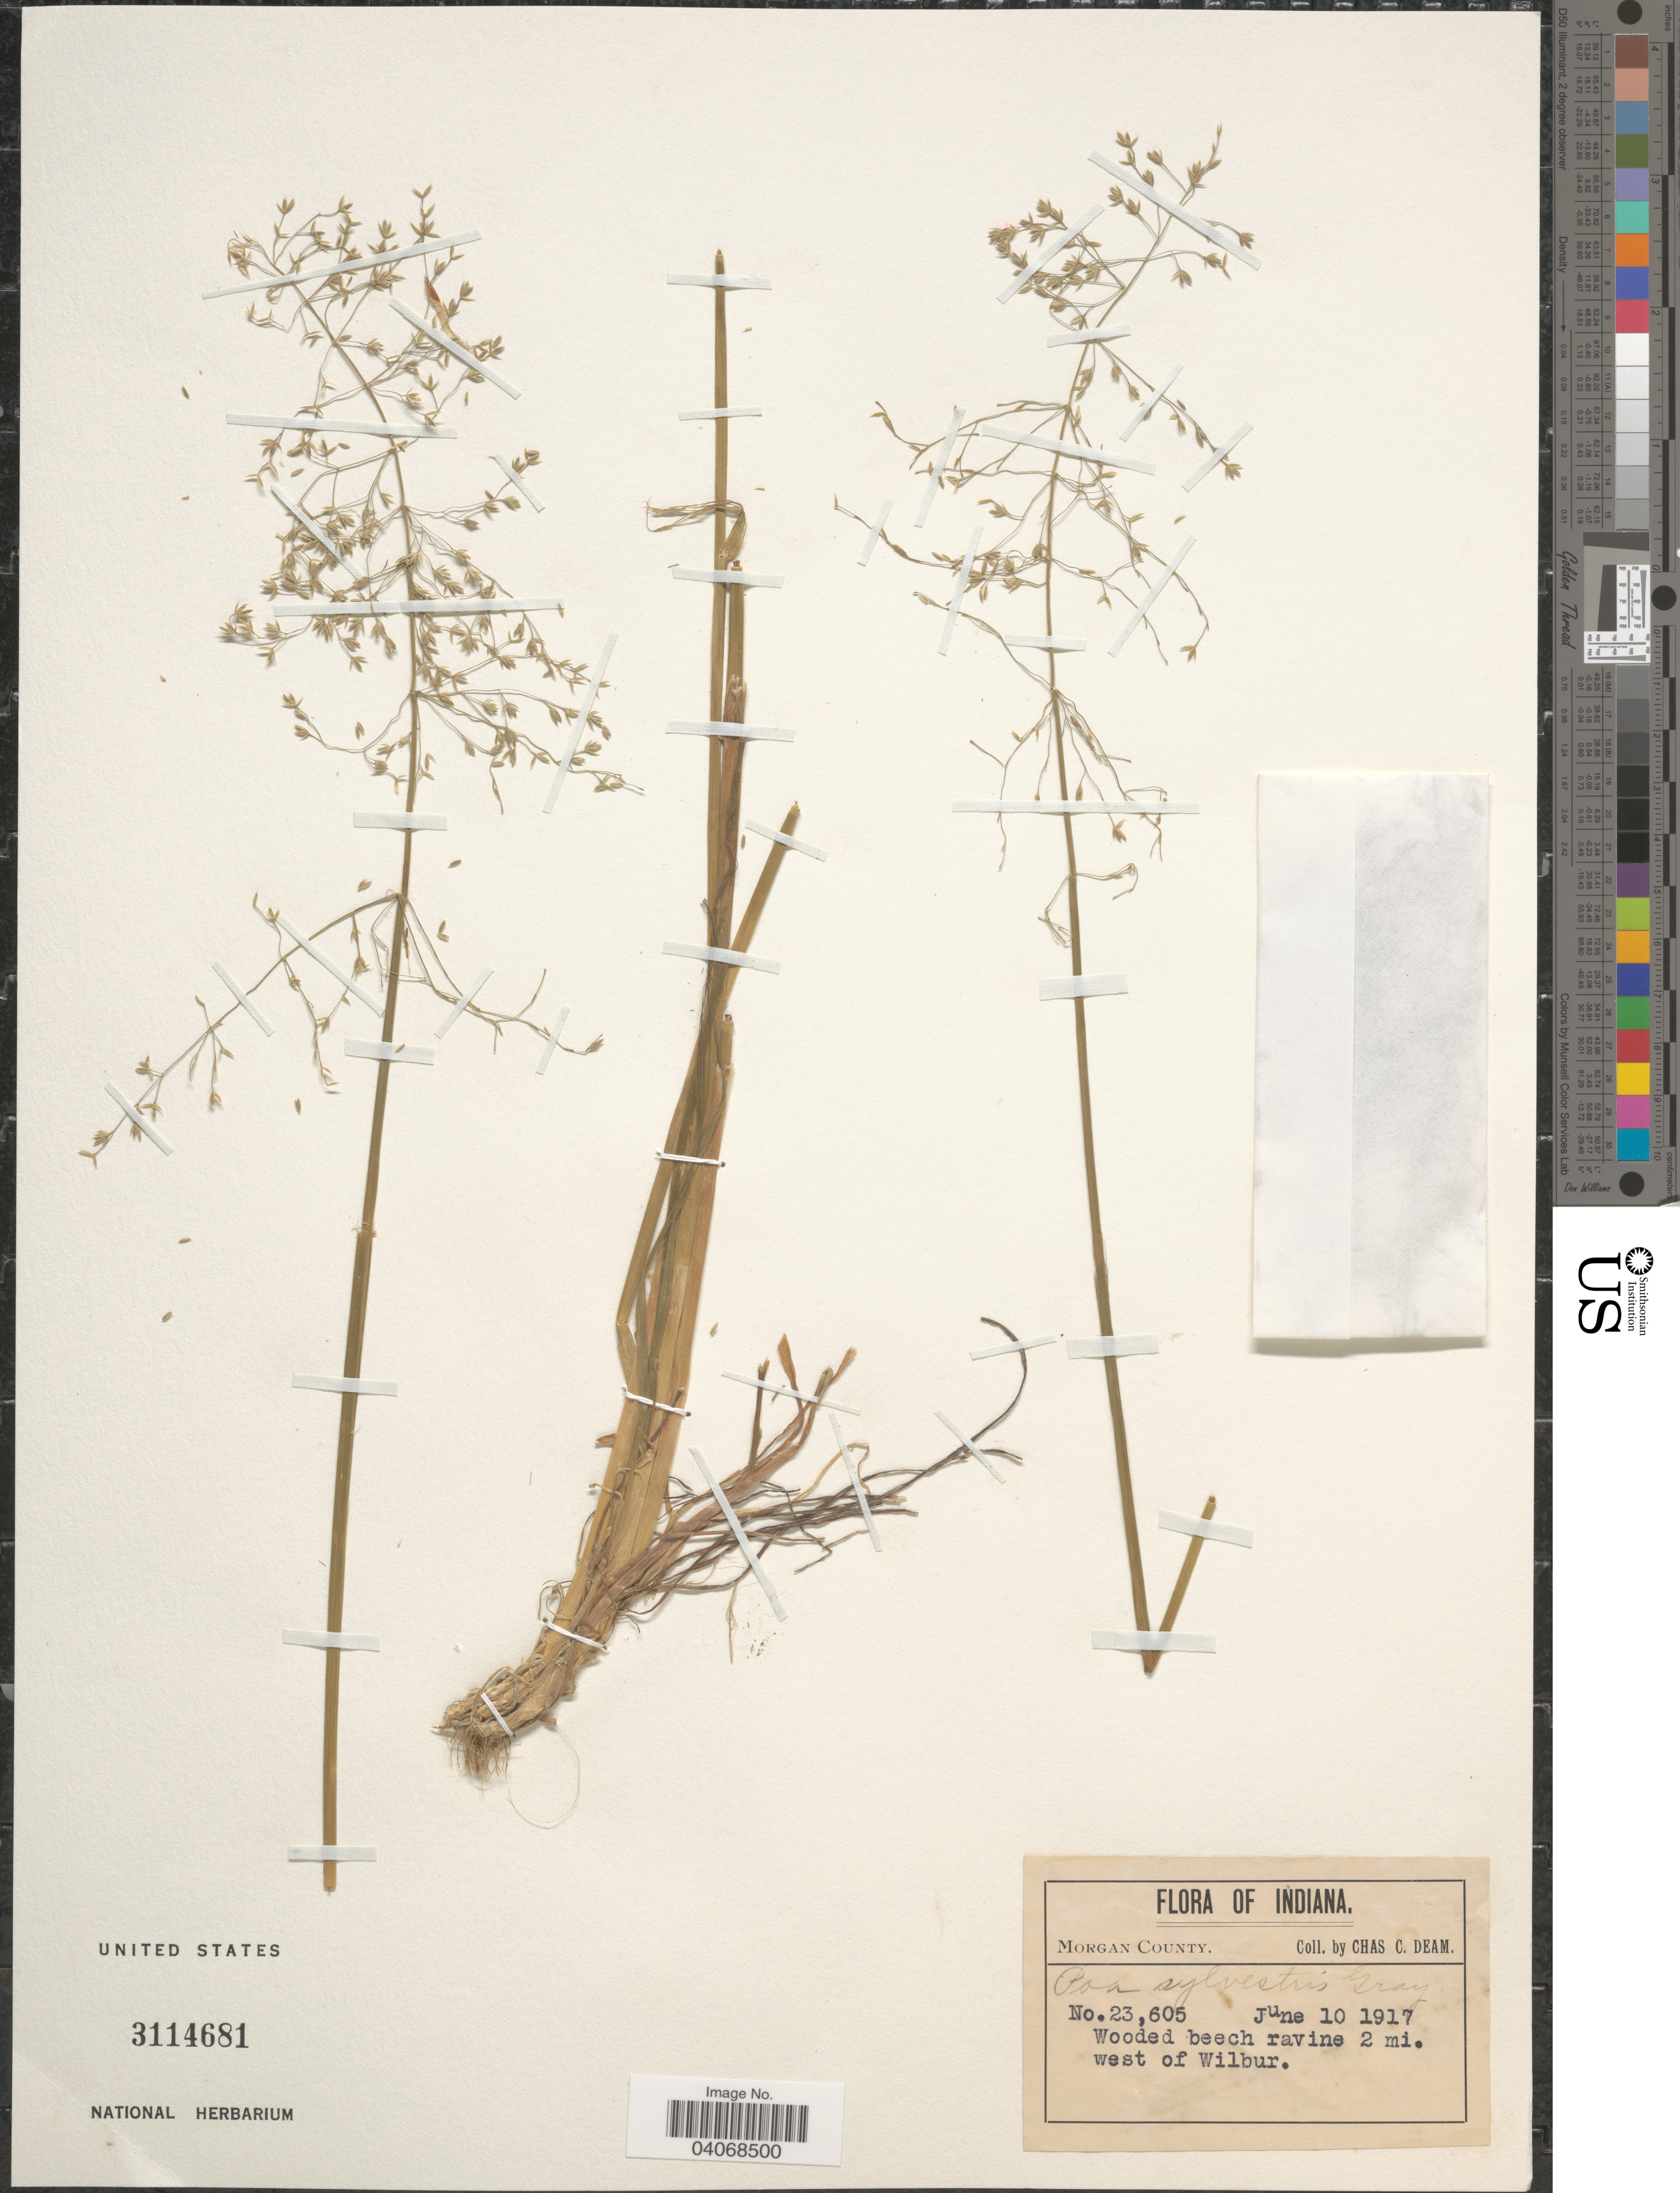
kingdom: Plantae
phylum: Tracheophyta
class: Liliopsida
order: Poales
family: Poaceae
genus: Poa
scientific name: Poa sylvestris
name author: A. Gray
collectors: C. C. Deam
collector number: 23605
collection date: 1917-06-10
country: United States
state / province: Indiana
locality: Wooded beech ravine 2 mi. west of Wilbur. Morgan County.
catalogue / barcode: US 3114681